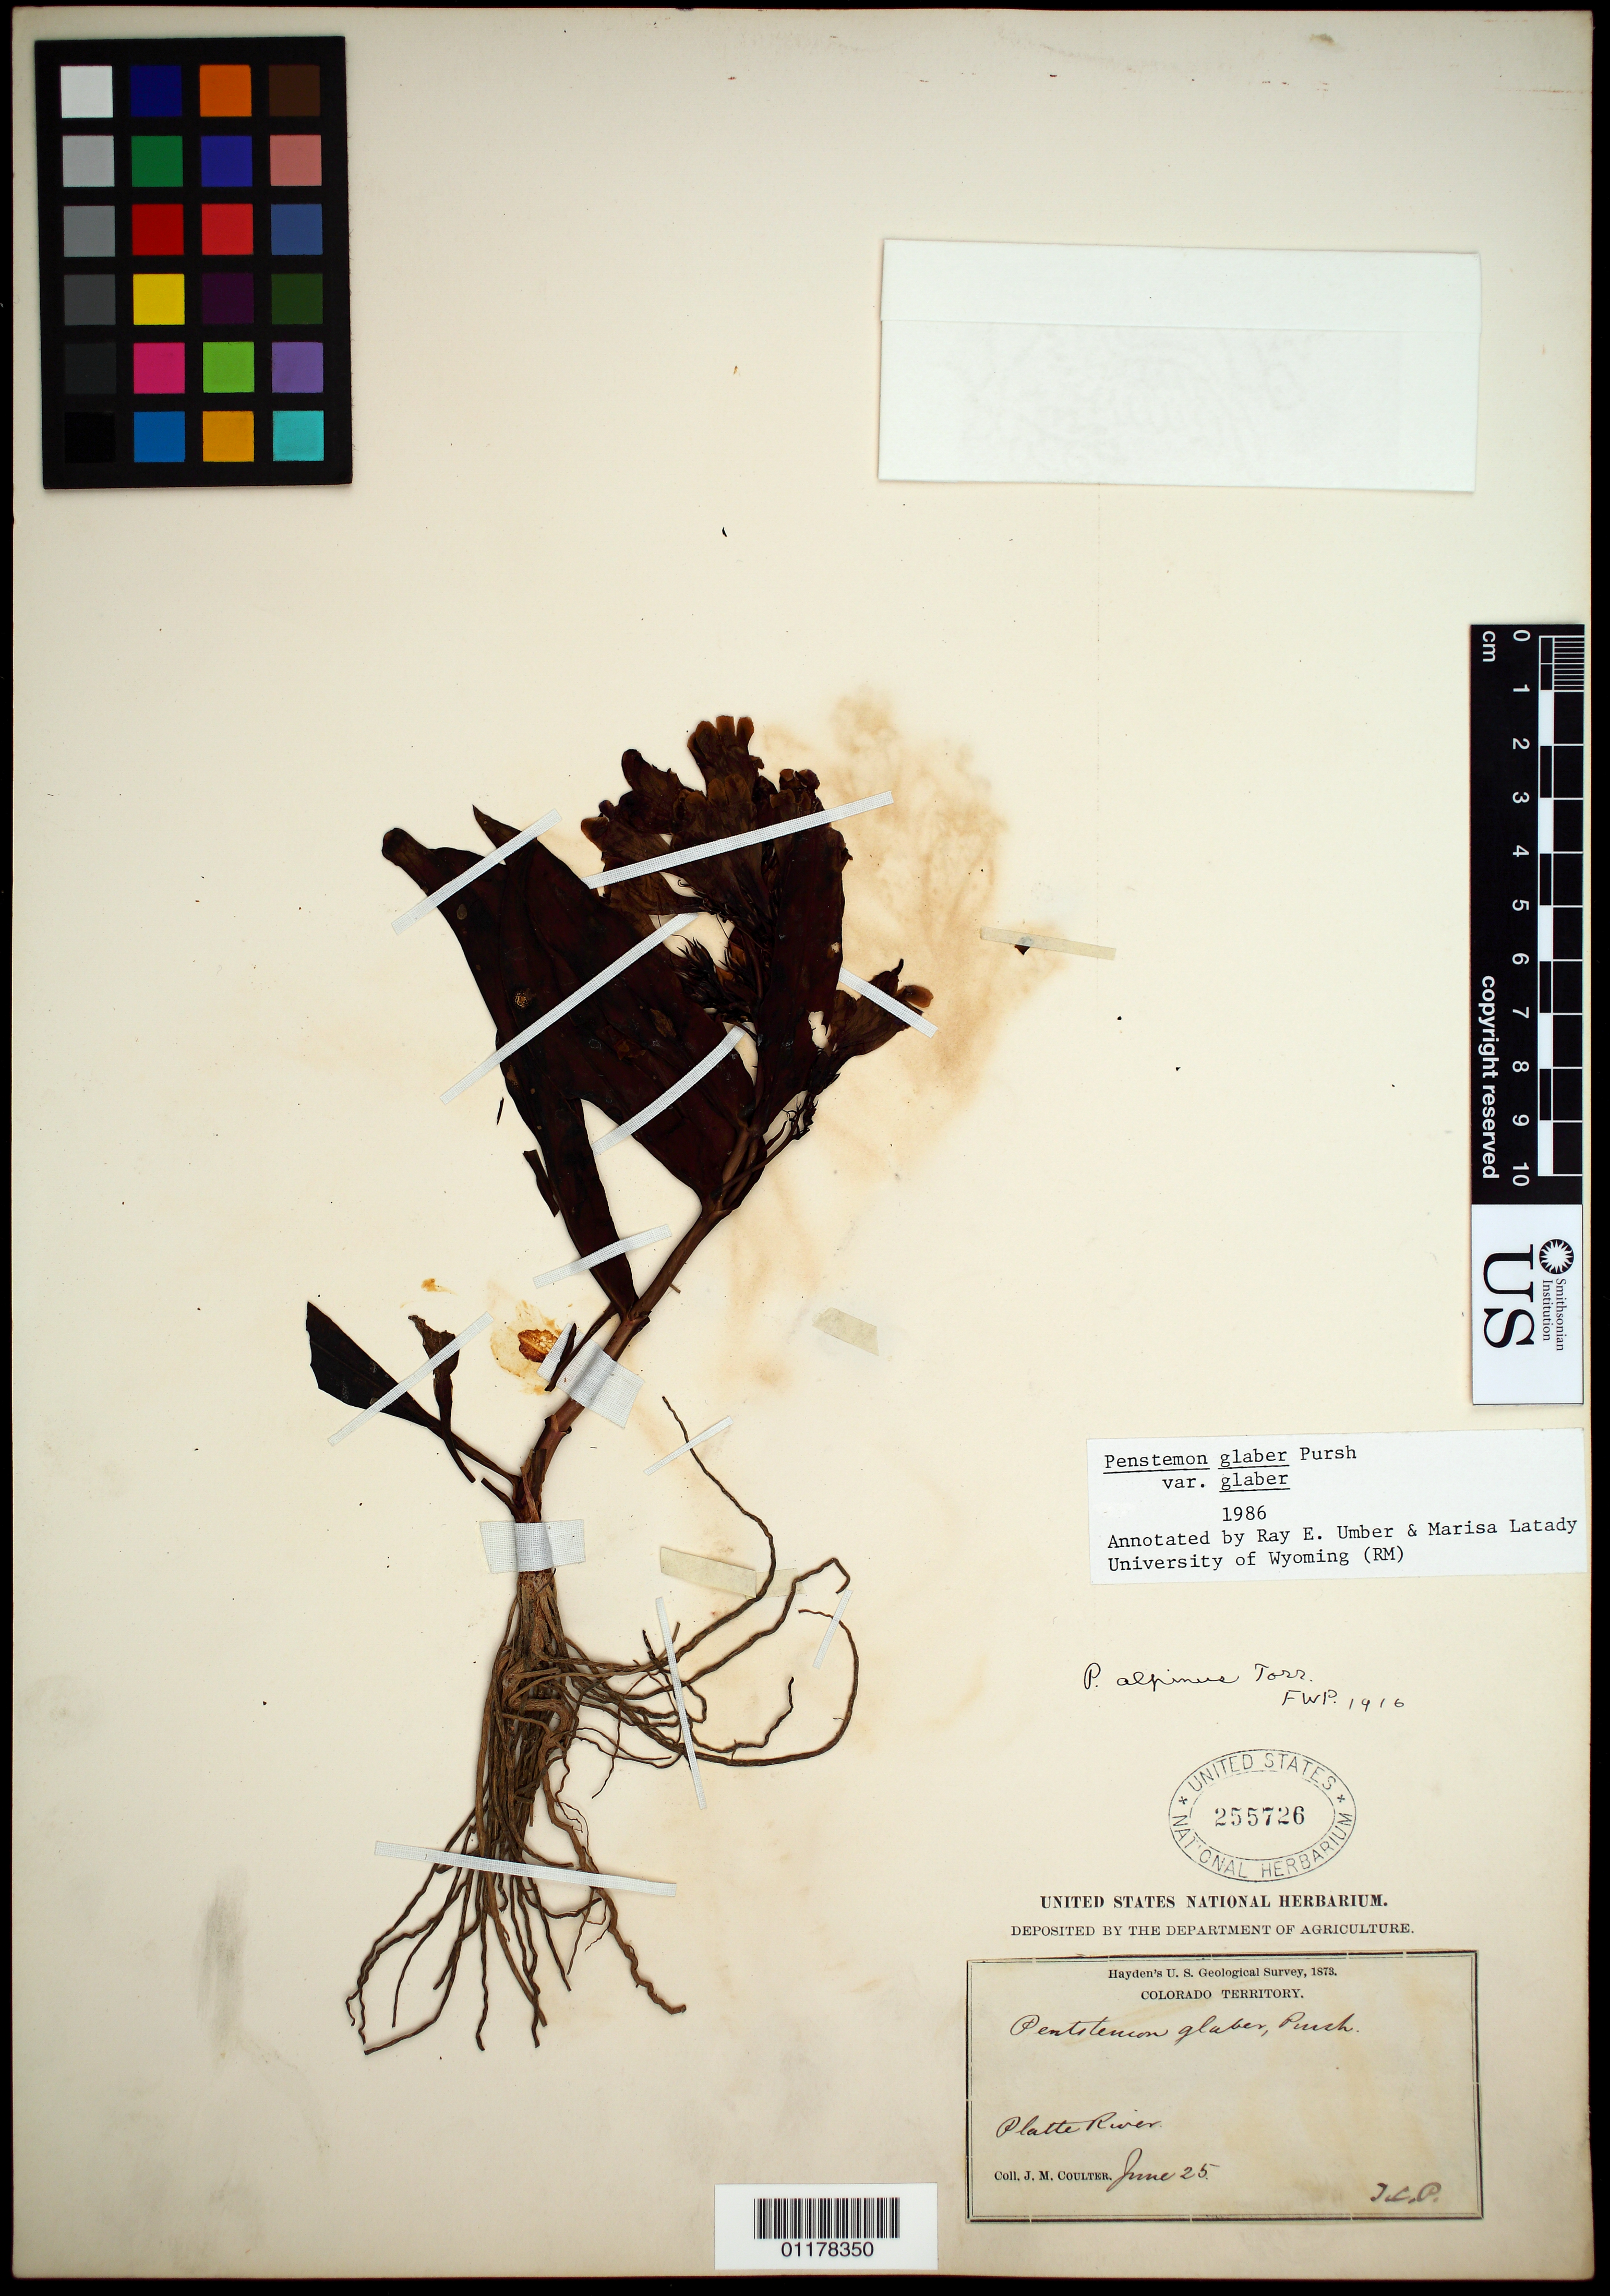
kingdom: Plantae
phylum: Tracheophyta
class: Magnoliopsida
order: Lamiales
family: Plantaginaceae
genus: Penstemon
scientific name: Penstemon glaber var. glaber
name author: Pursch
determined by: Umber, R. E.; Latady, Marisa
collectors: J. M. Coulter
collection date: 1873-06-25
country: United States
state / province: Colorado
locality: Platte River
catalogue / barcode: US 255726